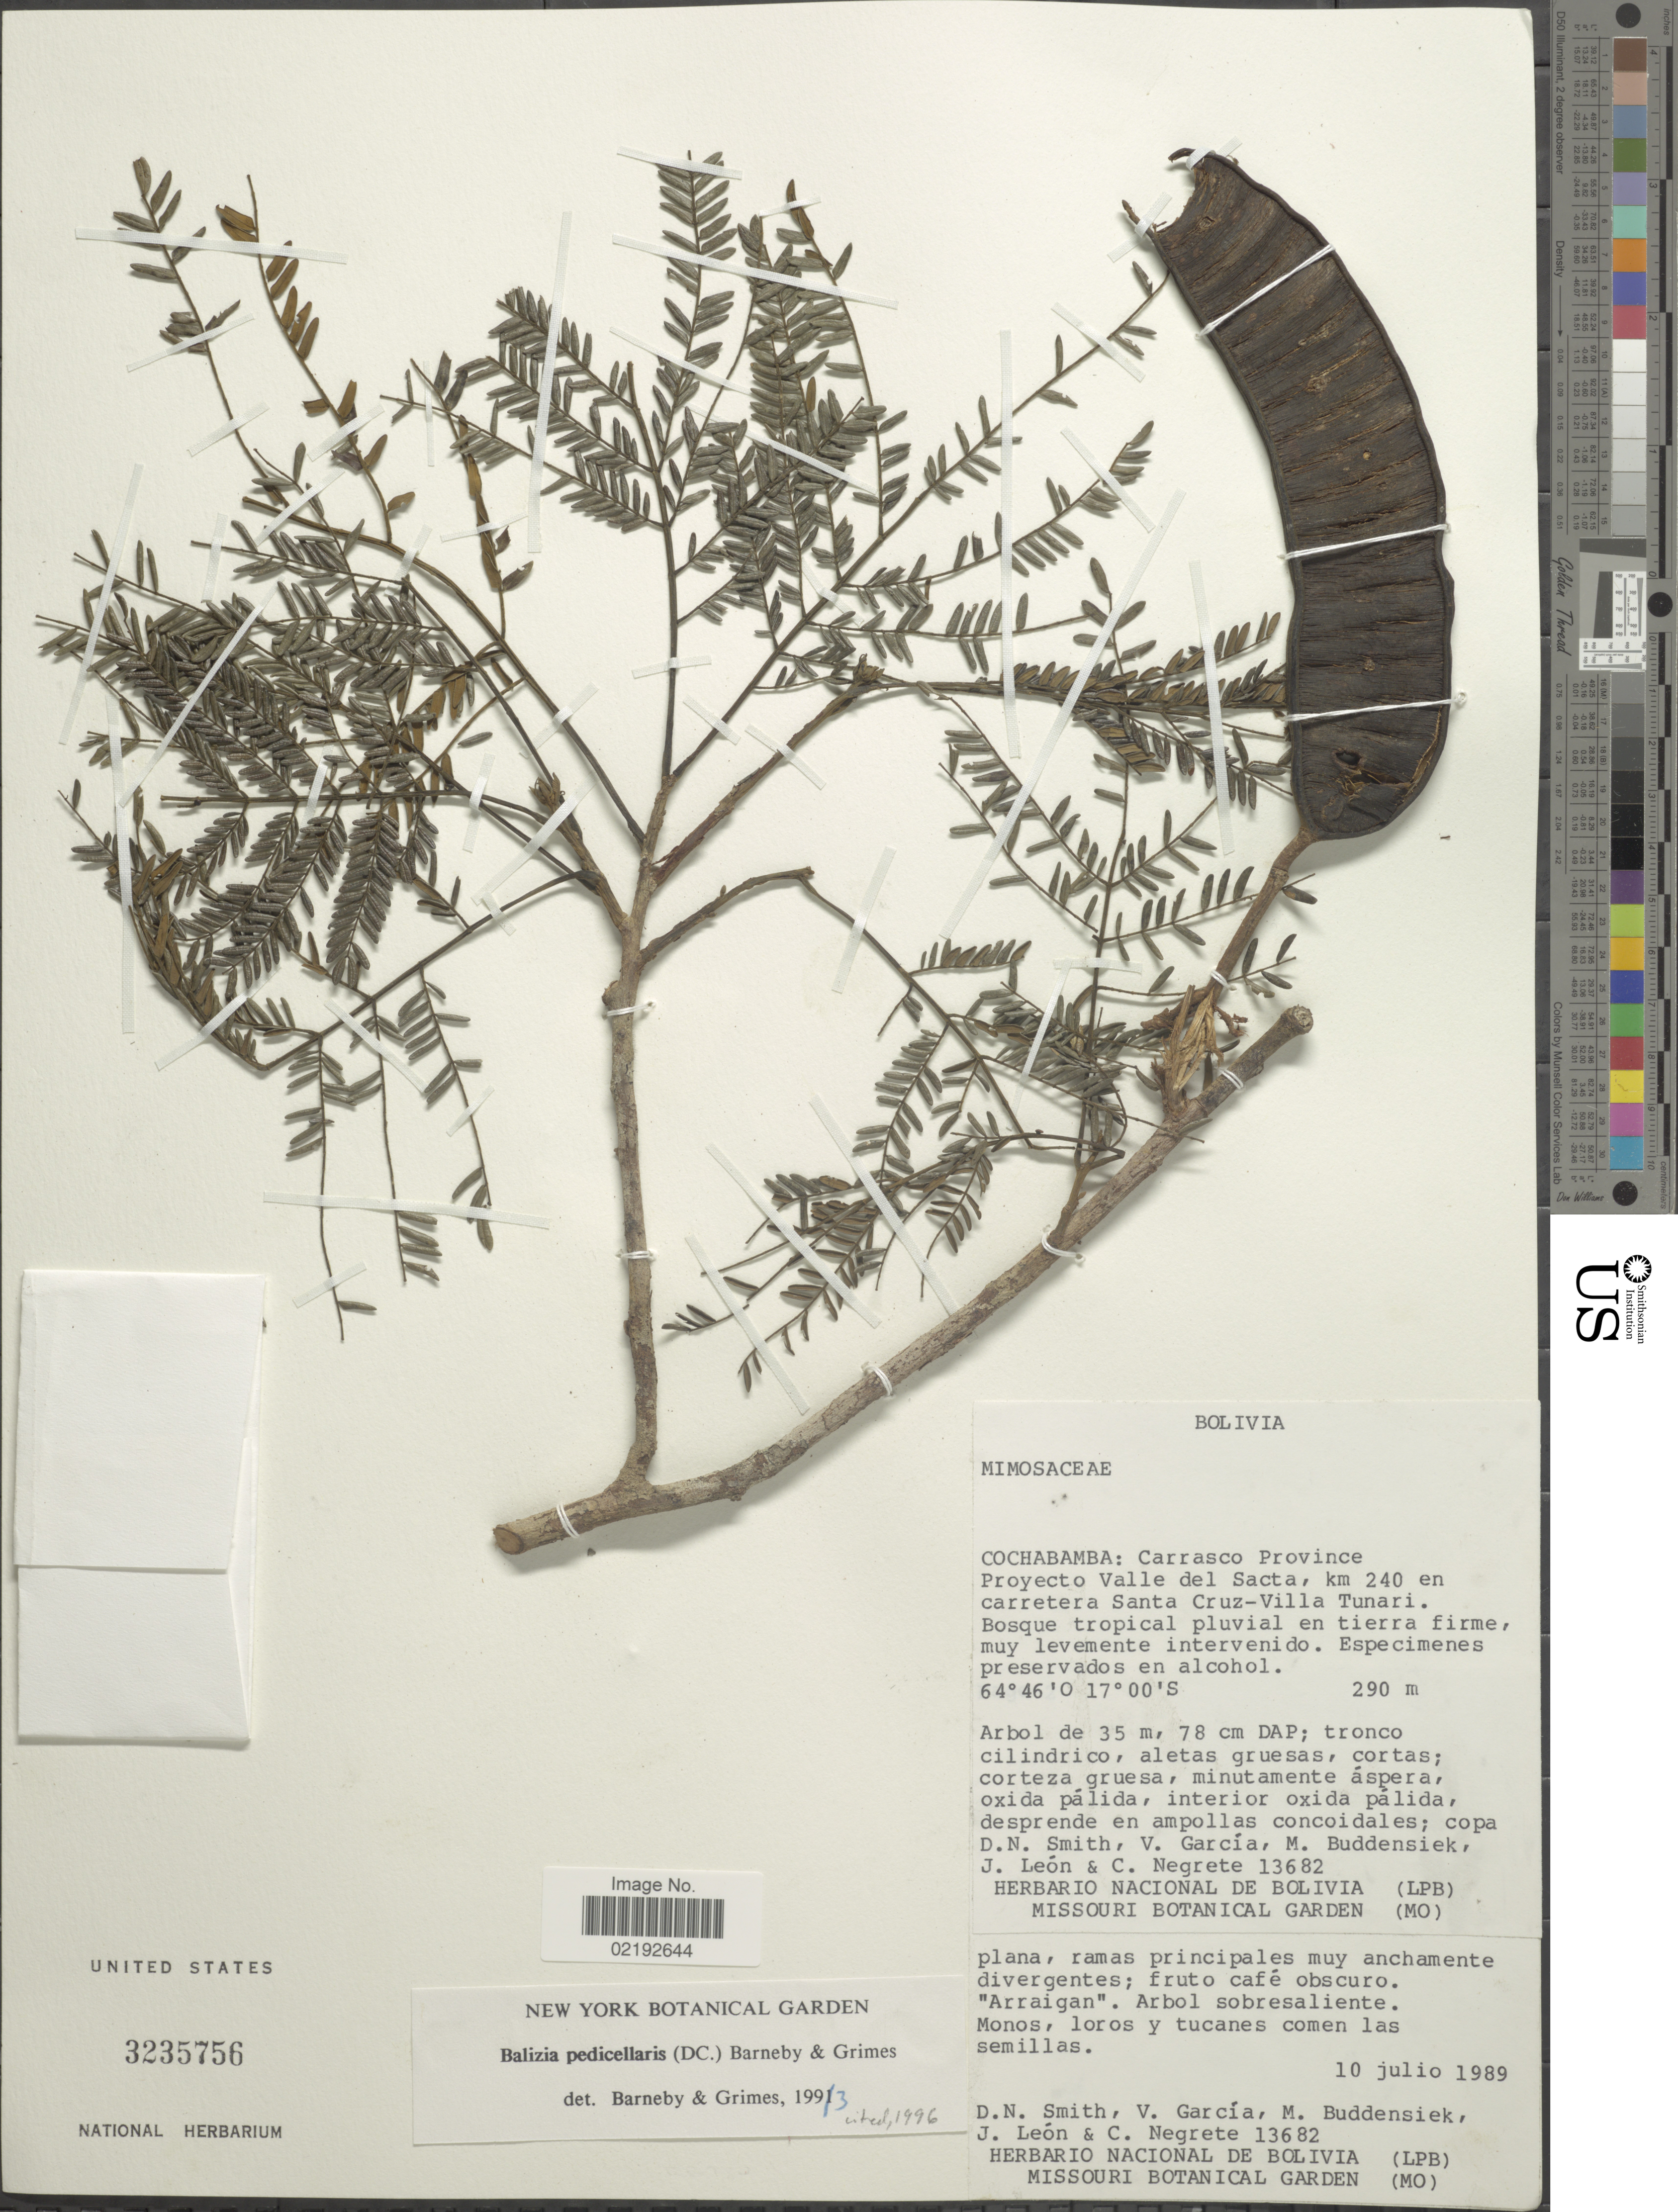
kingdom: Plantae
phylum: Tracheophyta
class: Magnoliopsida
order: Fabales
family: Fabaceae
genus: Hydrochorea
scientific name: Hydrochorea pedicellaris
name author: (DC.) M.V.B. Soares et al.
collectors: D. Smith, V. Garcia, M. Buddensiek & J. León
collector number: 13682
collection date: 1989-07-10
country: Bolivia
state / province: Cochabamba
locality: Carrasco Province, Proyecto Valle del Sacta, km 240 en carretera Santa Cruz-Villa Tunari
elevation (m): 290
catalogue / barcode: US 3235756